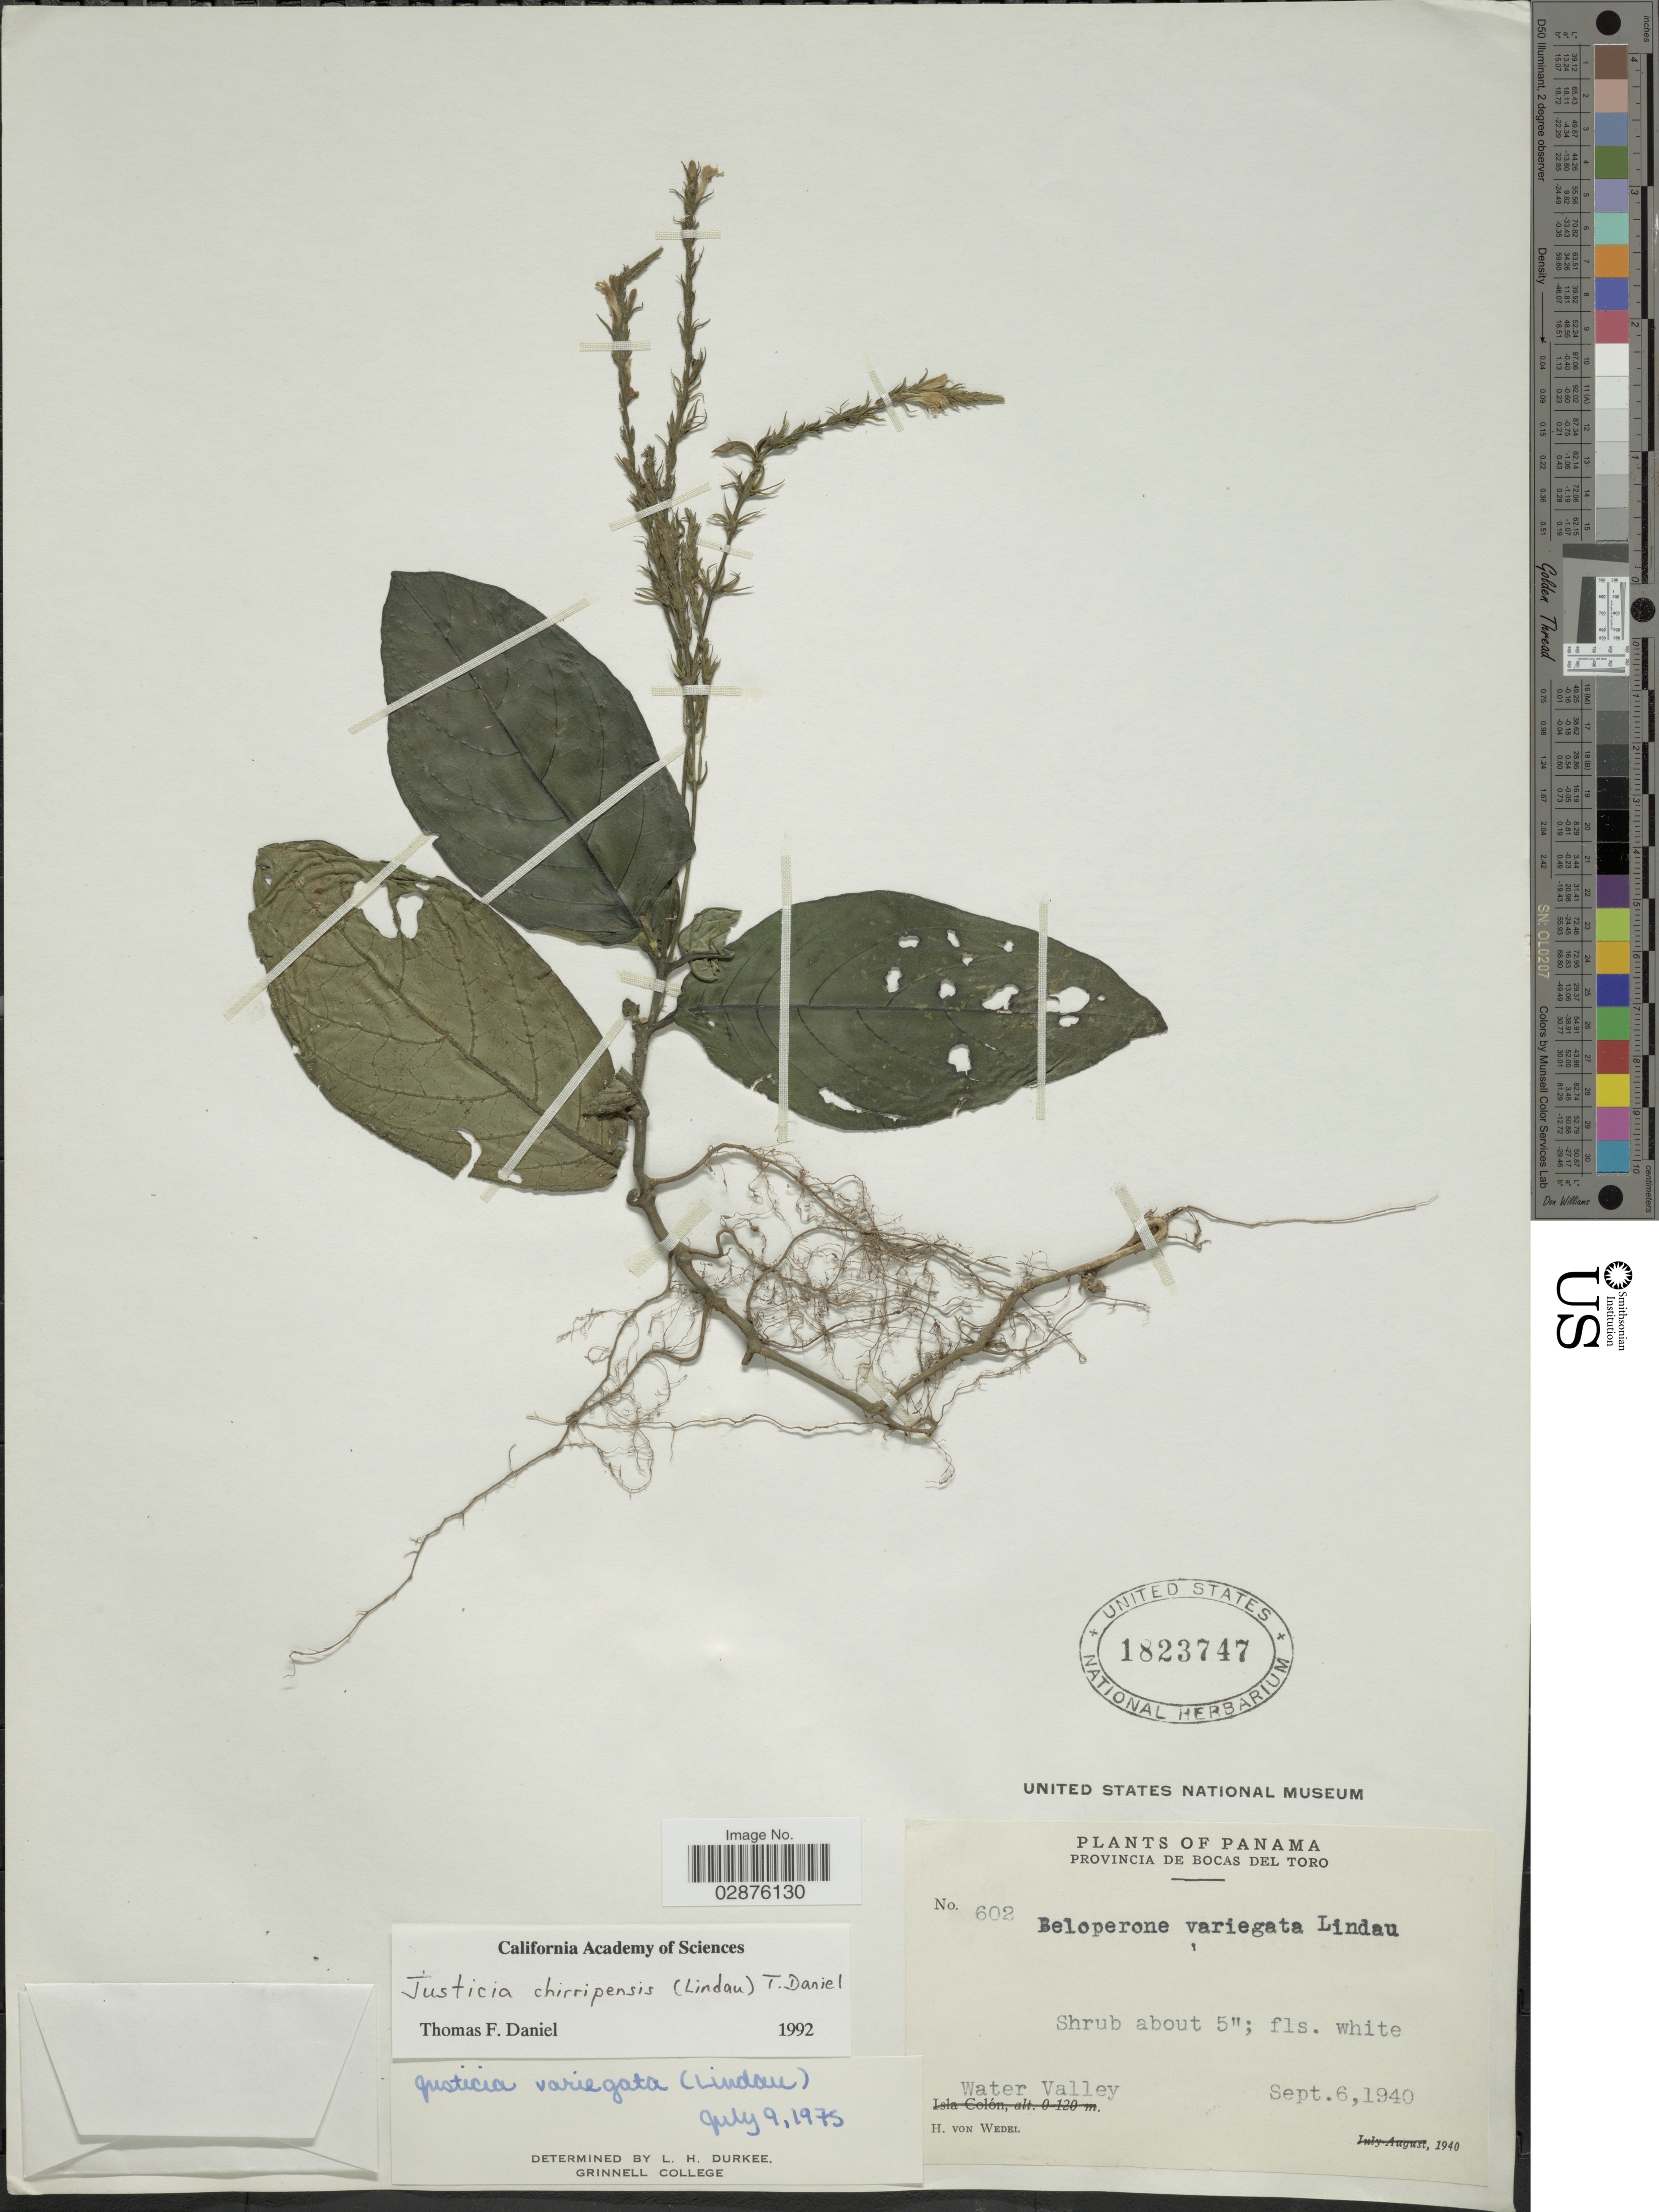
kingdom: Plantae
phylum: Tracheophyta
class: Magnoliopsida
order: Lamiales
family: Acanthaceae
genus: Justicia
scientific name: Justicia chamaeranthemoides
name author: (Kuntze) T.F. Daniel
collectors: H. von Wedel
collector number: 602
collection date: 1940-09-06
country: Panama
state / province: Bocas del Toro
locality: Water Valley, Provincia De Bocas Del Toro.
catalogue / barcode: US 1823747